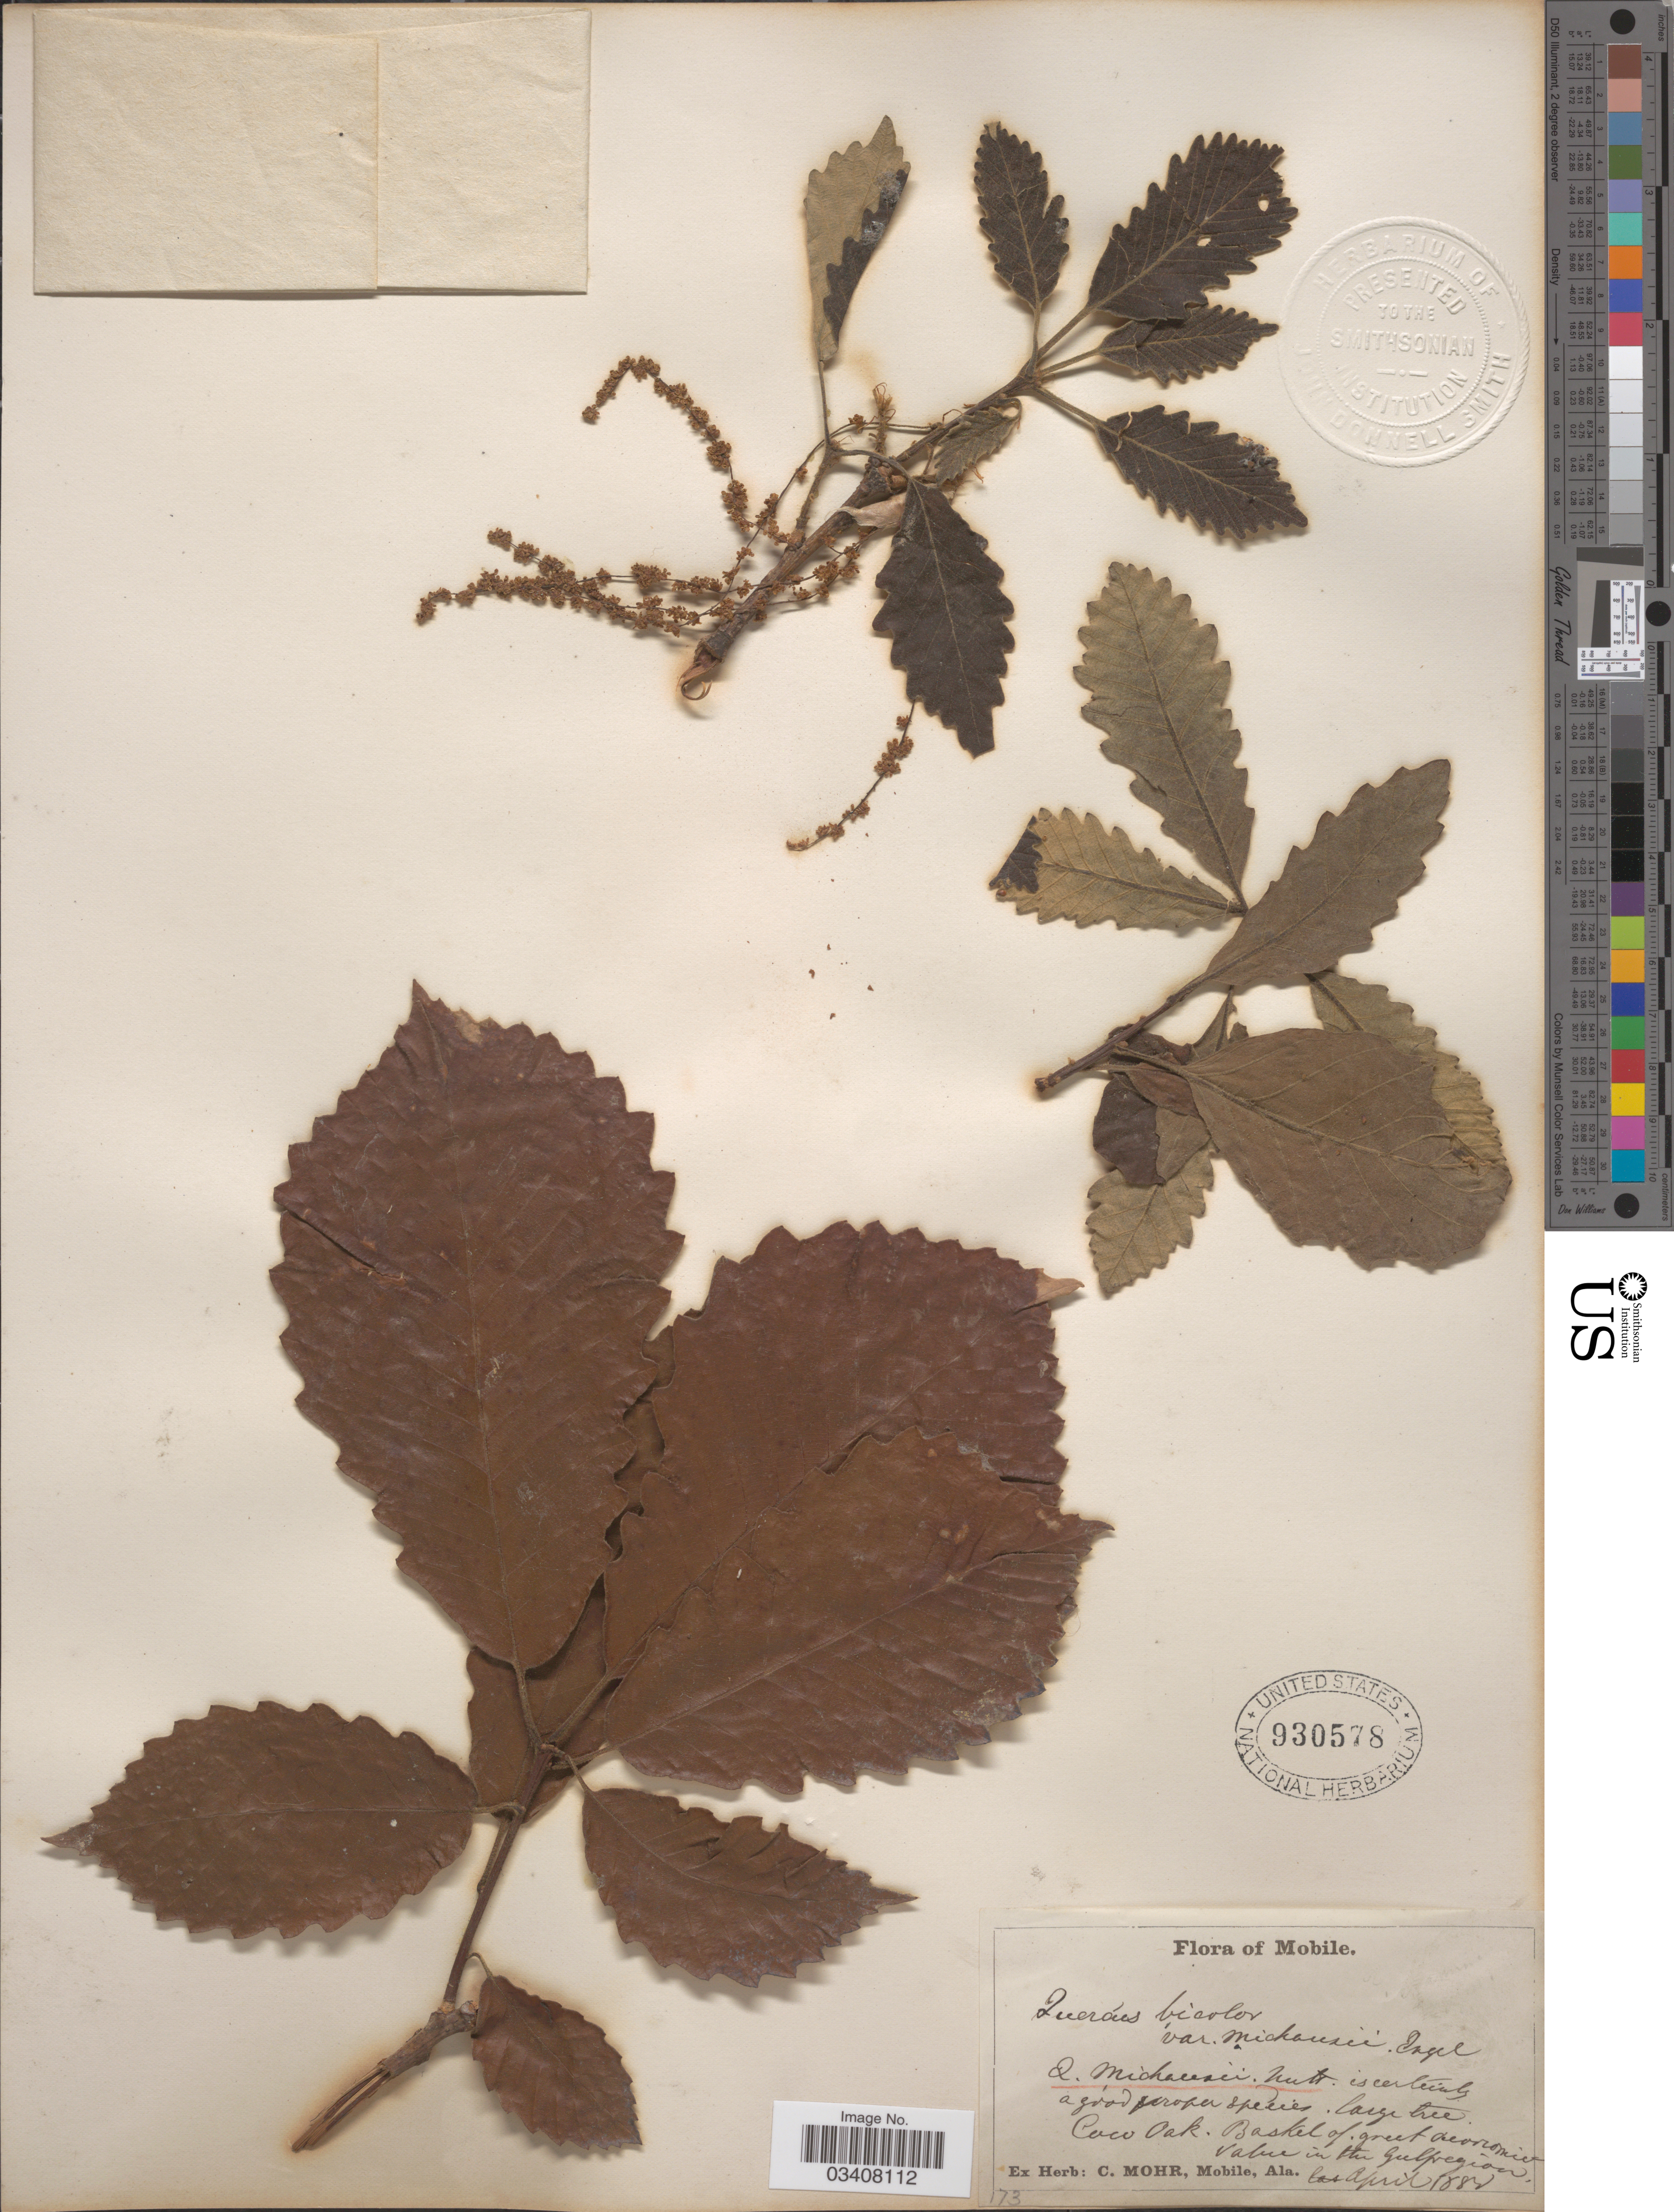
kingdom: Plantae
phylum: Tracheophyta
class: Magnoliopsida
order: Fagales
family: Fagaceae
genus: Quercus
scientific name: Quercus prinus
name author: L.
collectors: Mohr, C. T. (herbarium)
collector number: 173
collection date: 1882-04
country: United States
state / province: Alabama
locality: Mobile. In the Gulfregion.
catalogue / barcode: US 930578